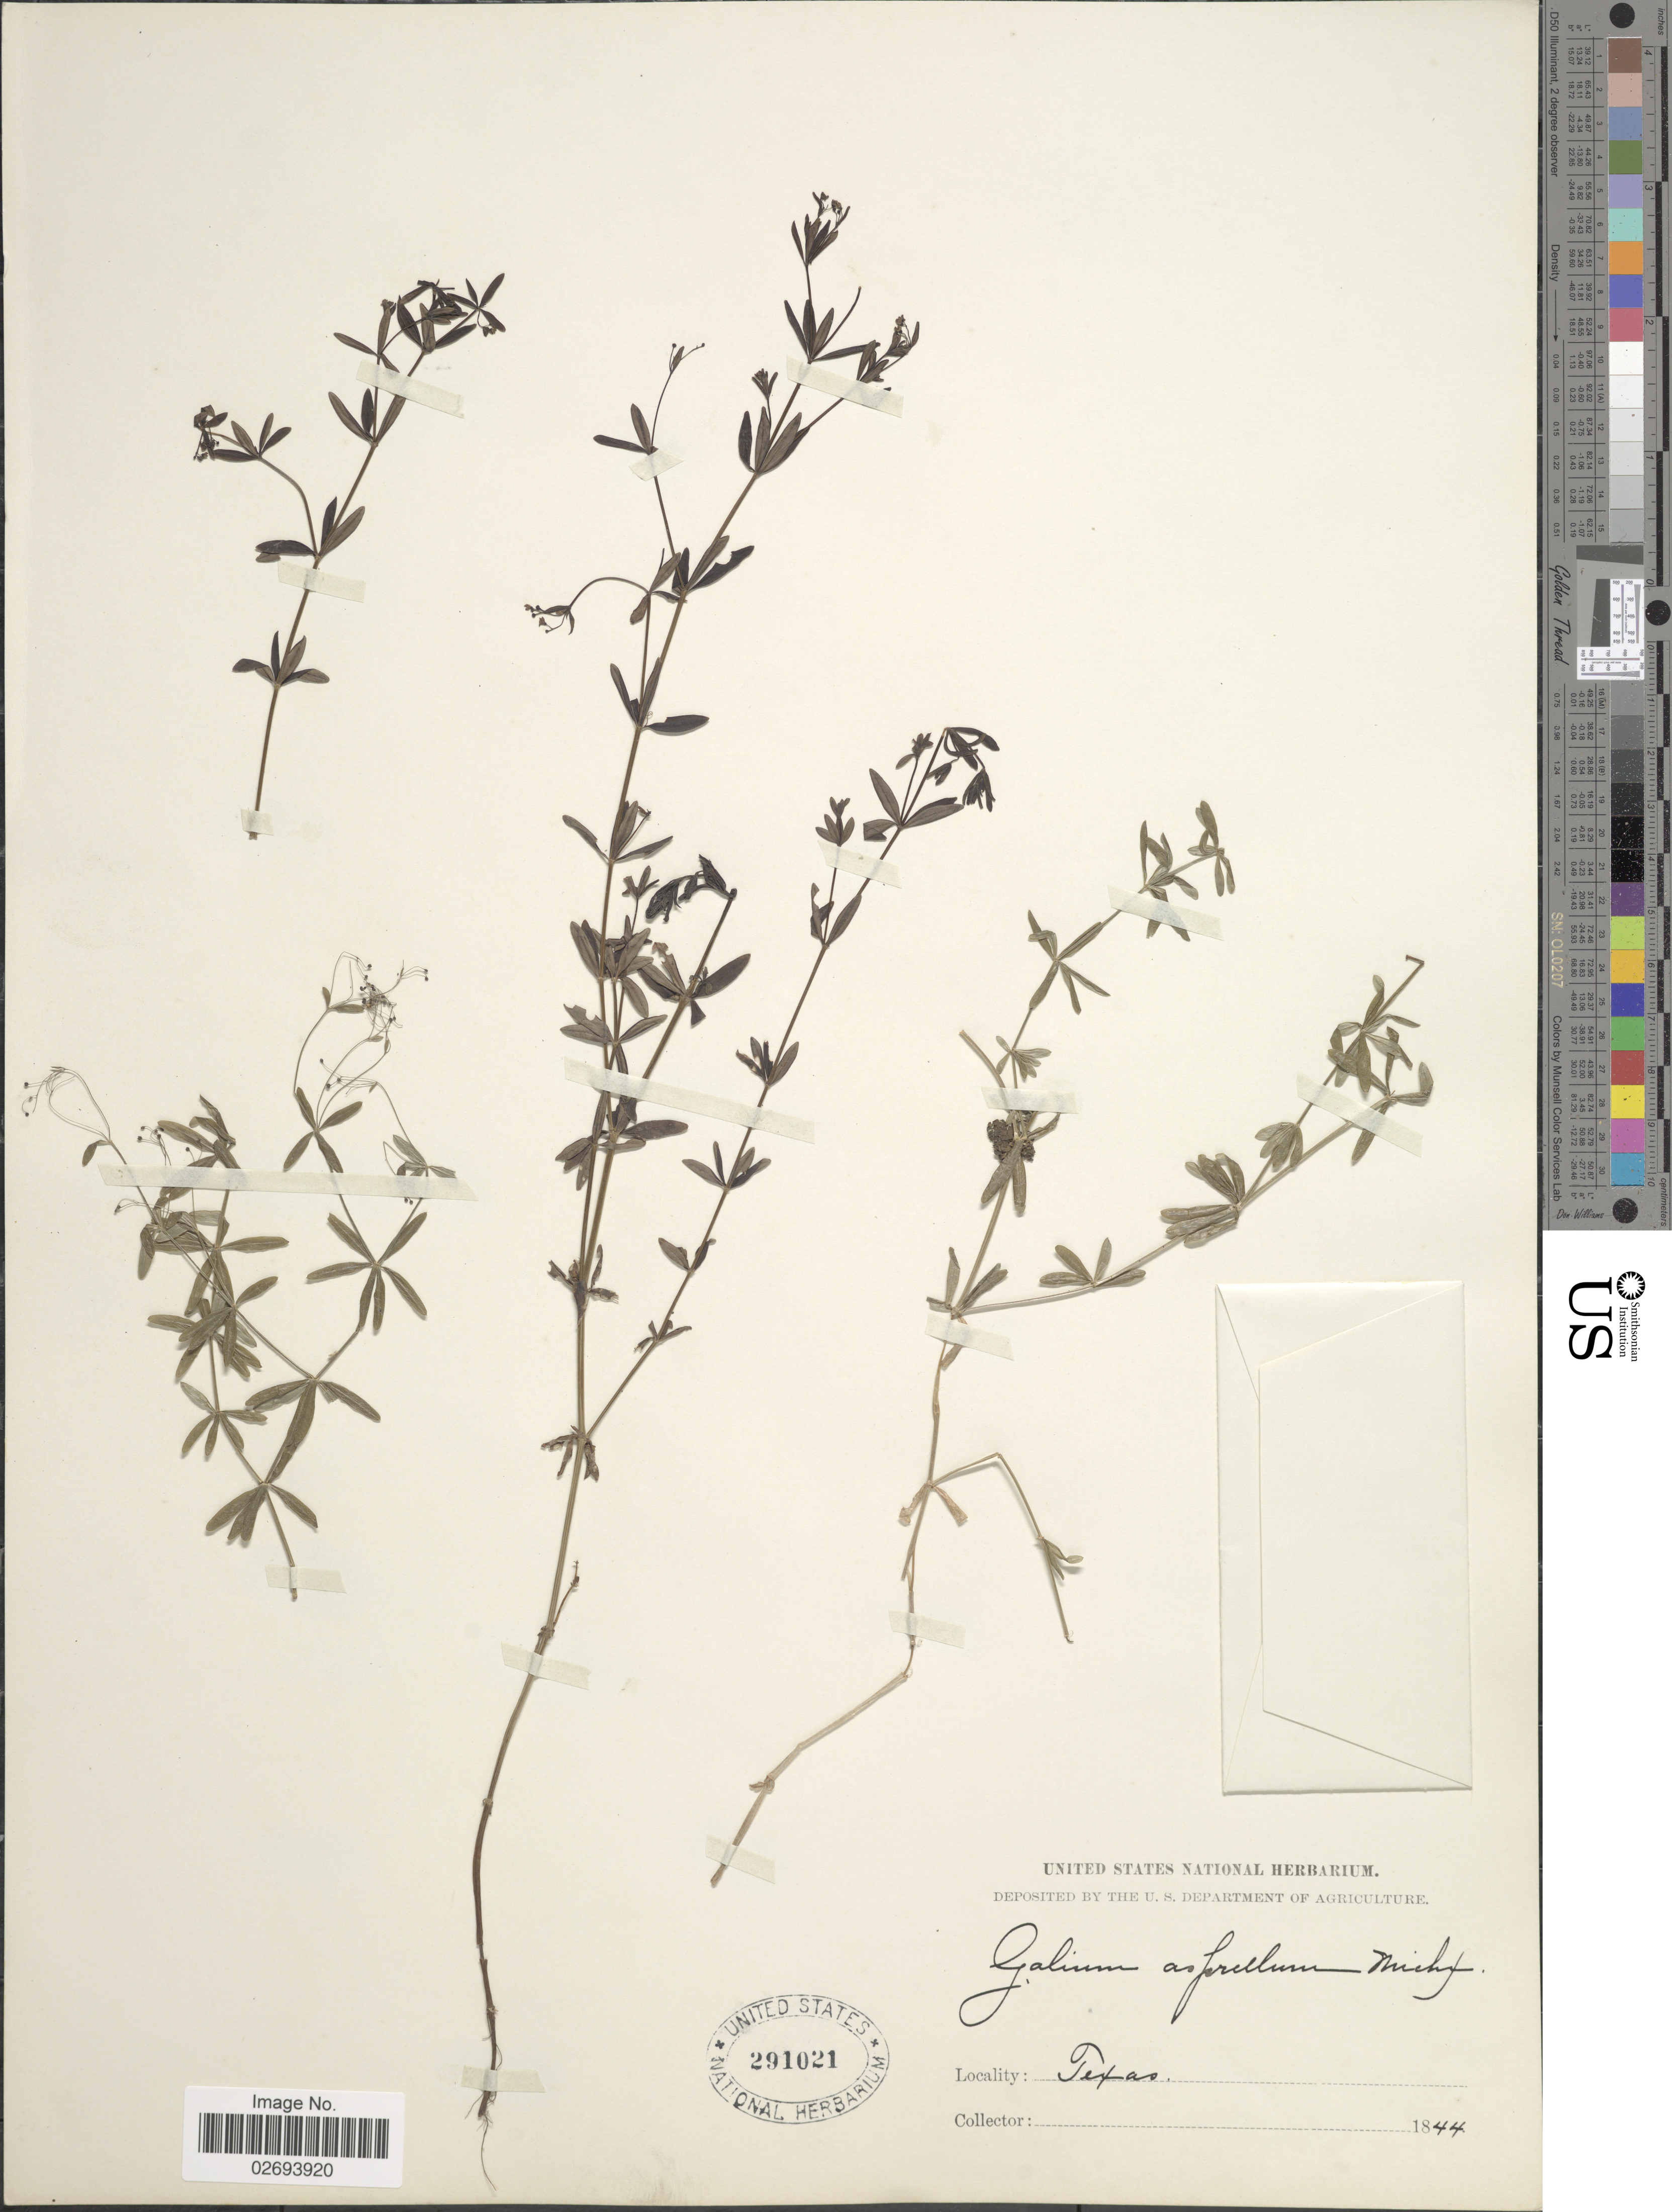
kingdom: Plantae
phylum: Tracheophyta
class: Magnoliopsida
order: Gentianales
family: Rubiaceae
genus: Galium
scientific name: Galium tinctorium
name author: (L.) Scop.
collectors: ex herb. U. S. Department of Agriculture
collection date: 1844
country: United States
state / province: Texas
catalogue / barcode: US 291021